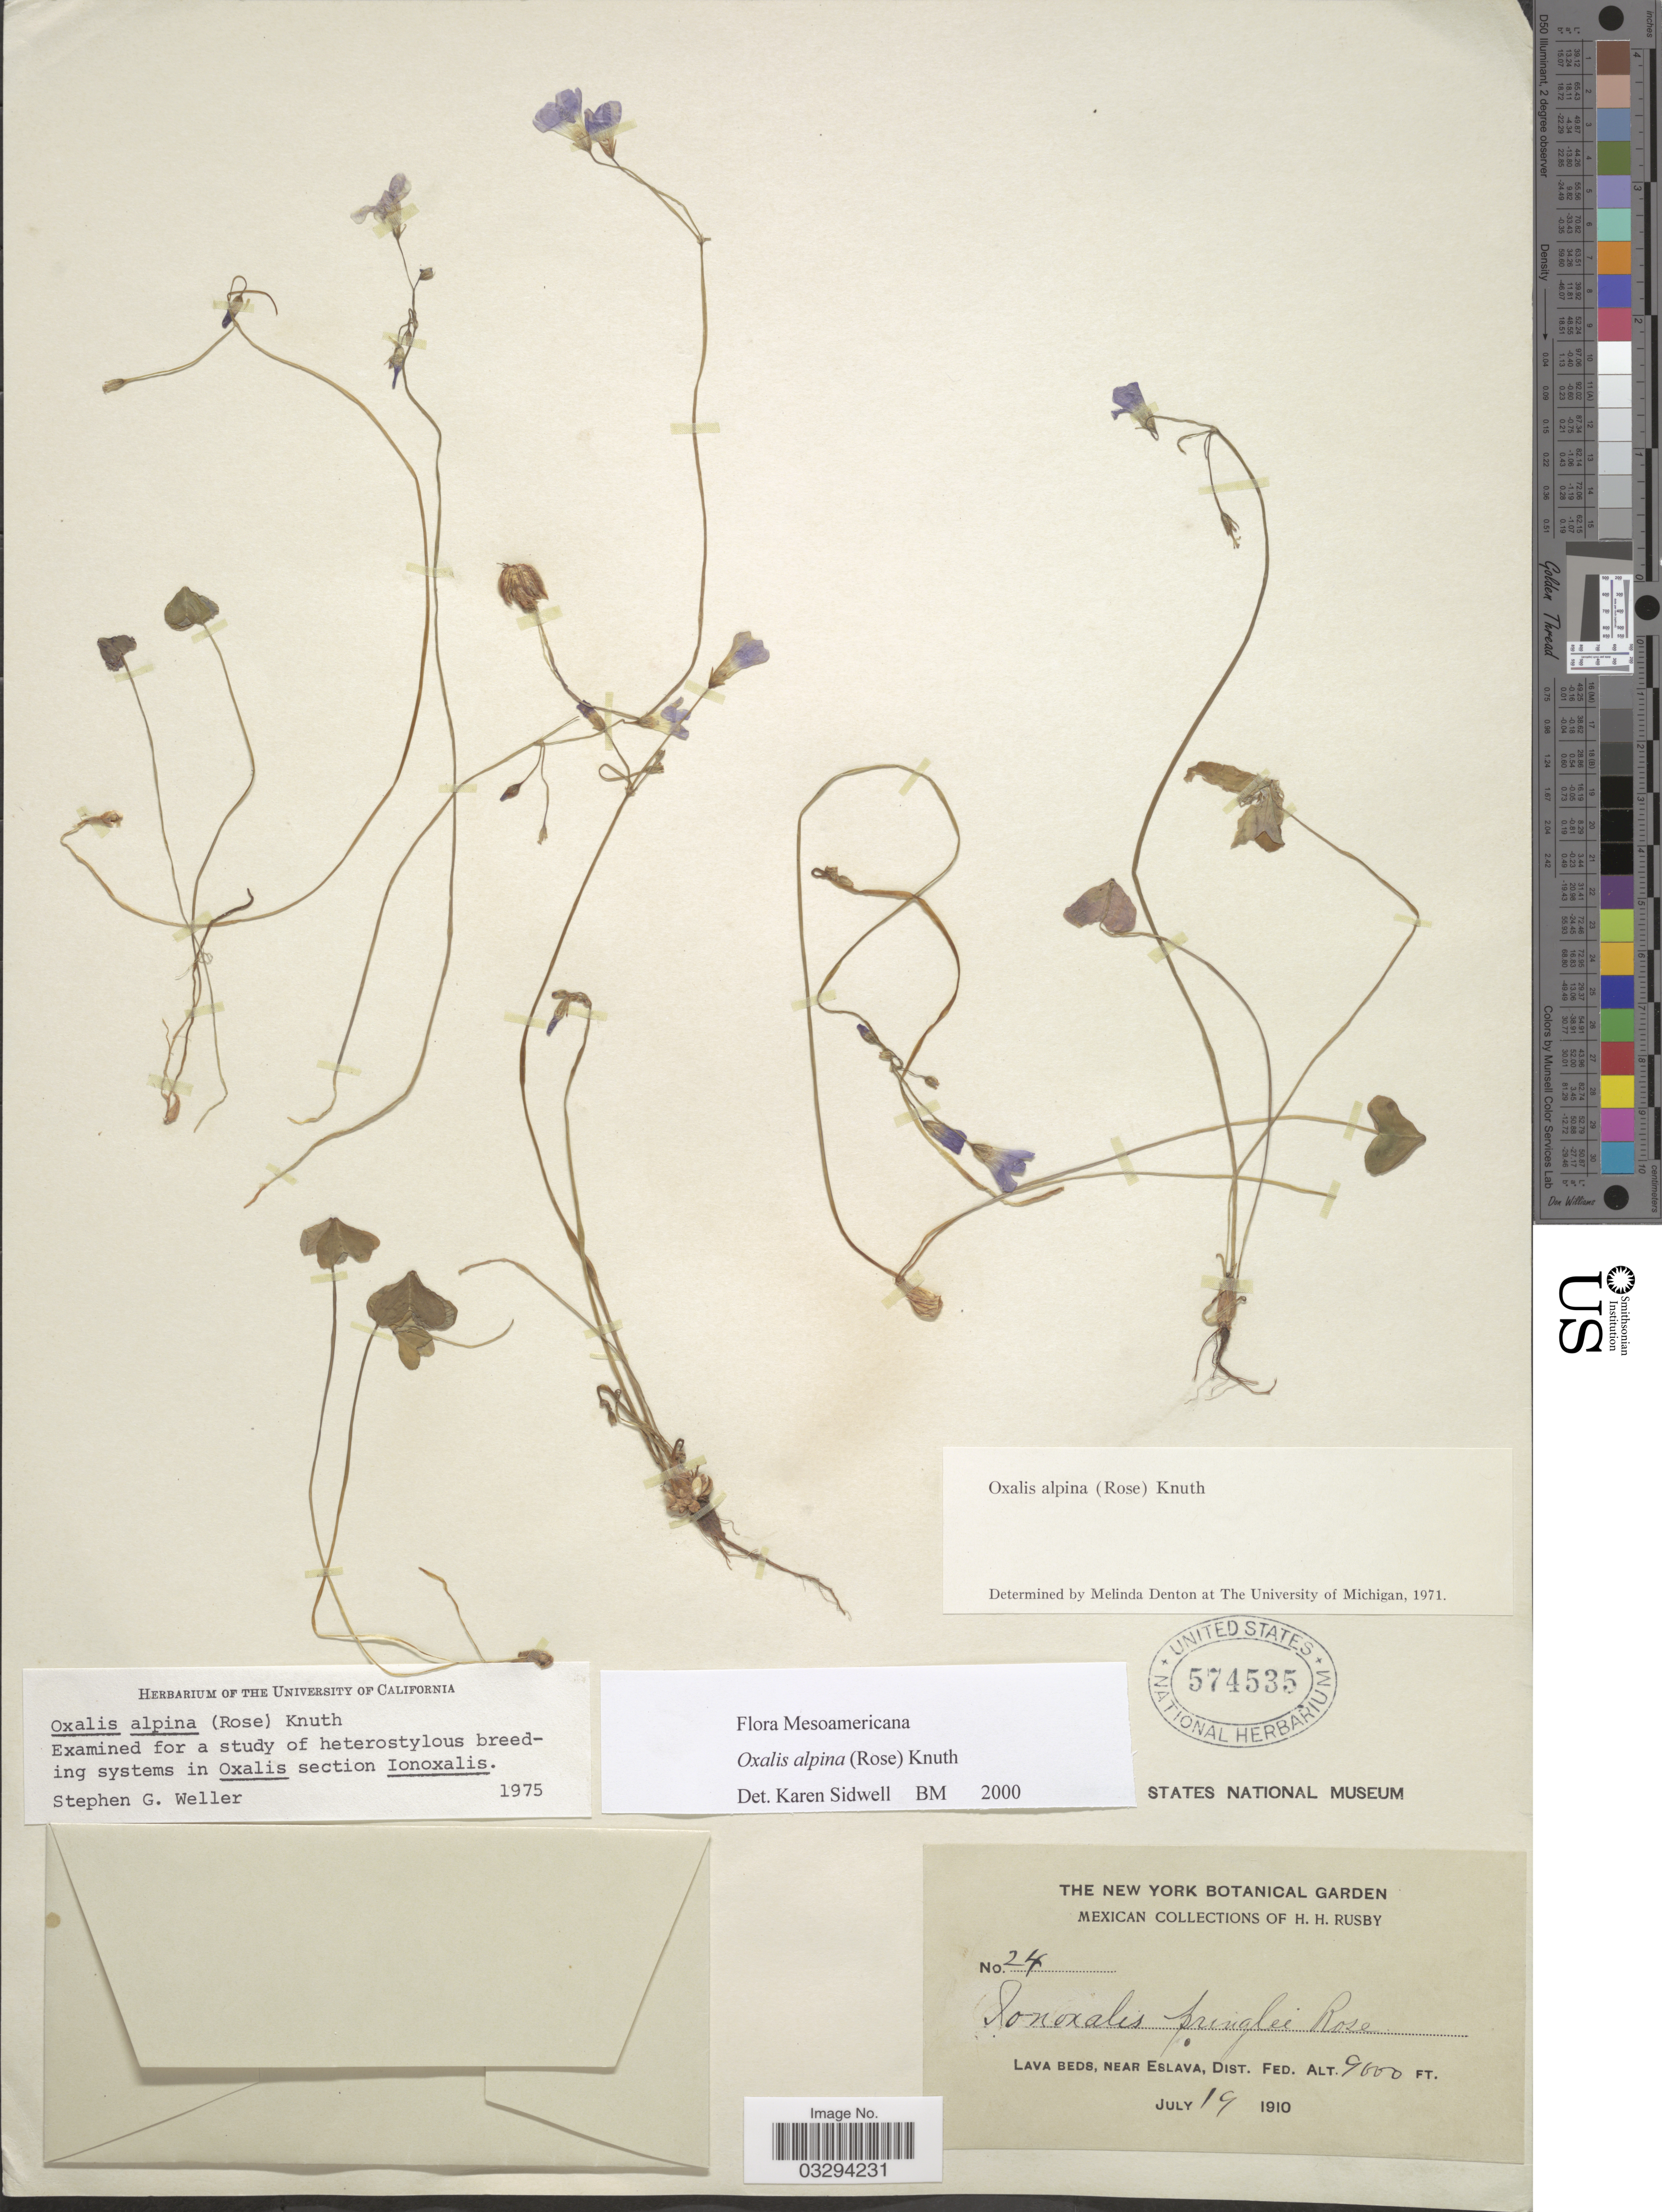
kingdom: Plantae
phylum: Tracheophyta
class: Magnoliopsida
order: Oxalidales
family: Oxalidaceae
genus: Oxalis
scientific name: Oxalis alpina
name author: (Rose) R. Knuth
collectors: H. H. Rusby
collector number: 24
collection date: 1910-07-19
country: Mexico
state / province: Distrito Federal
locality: Lava beds, near Eslava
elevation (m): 2743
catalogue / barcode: US 574535